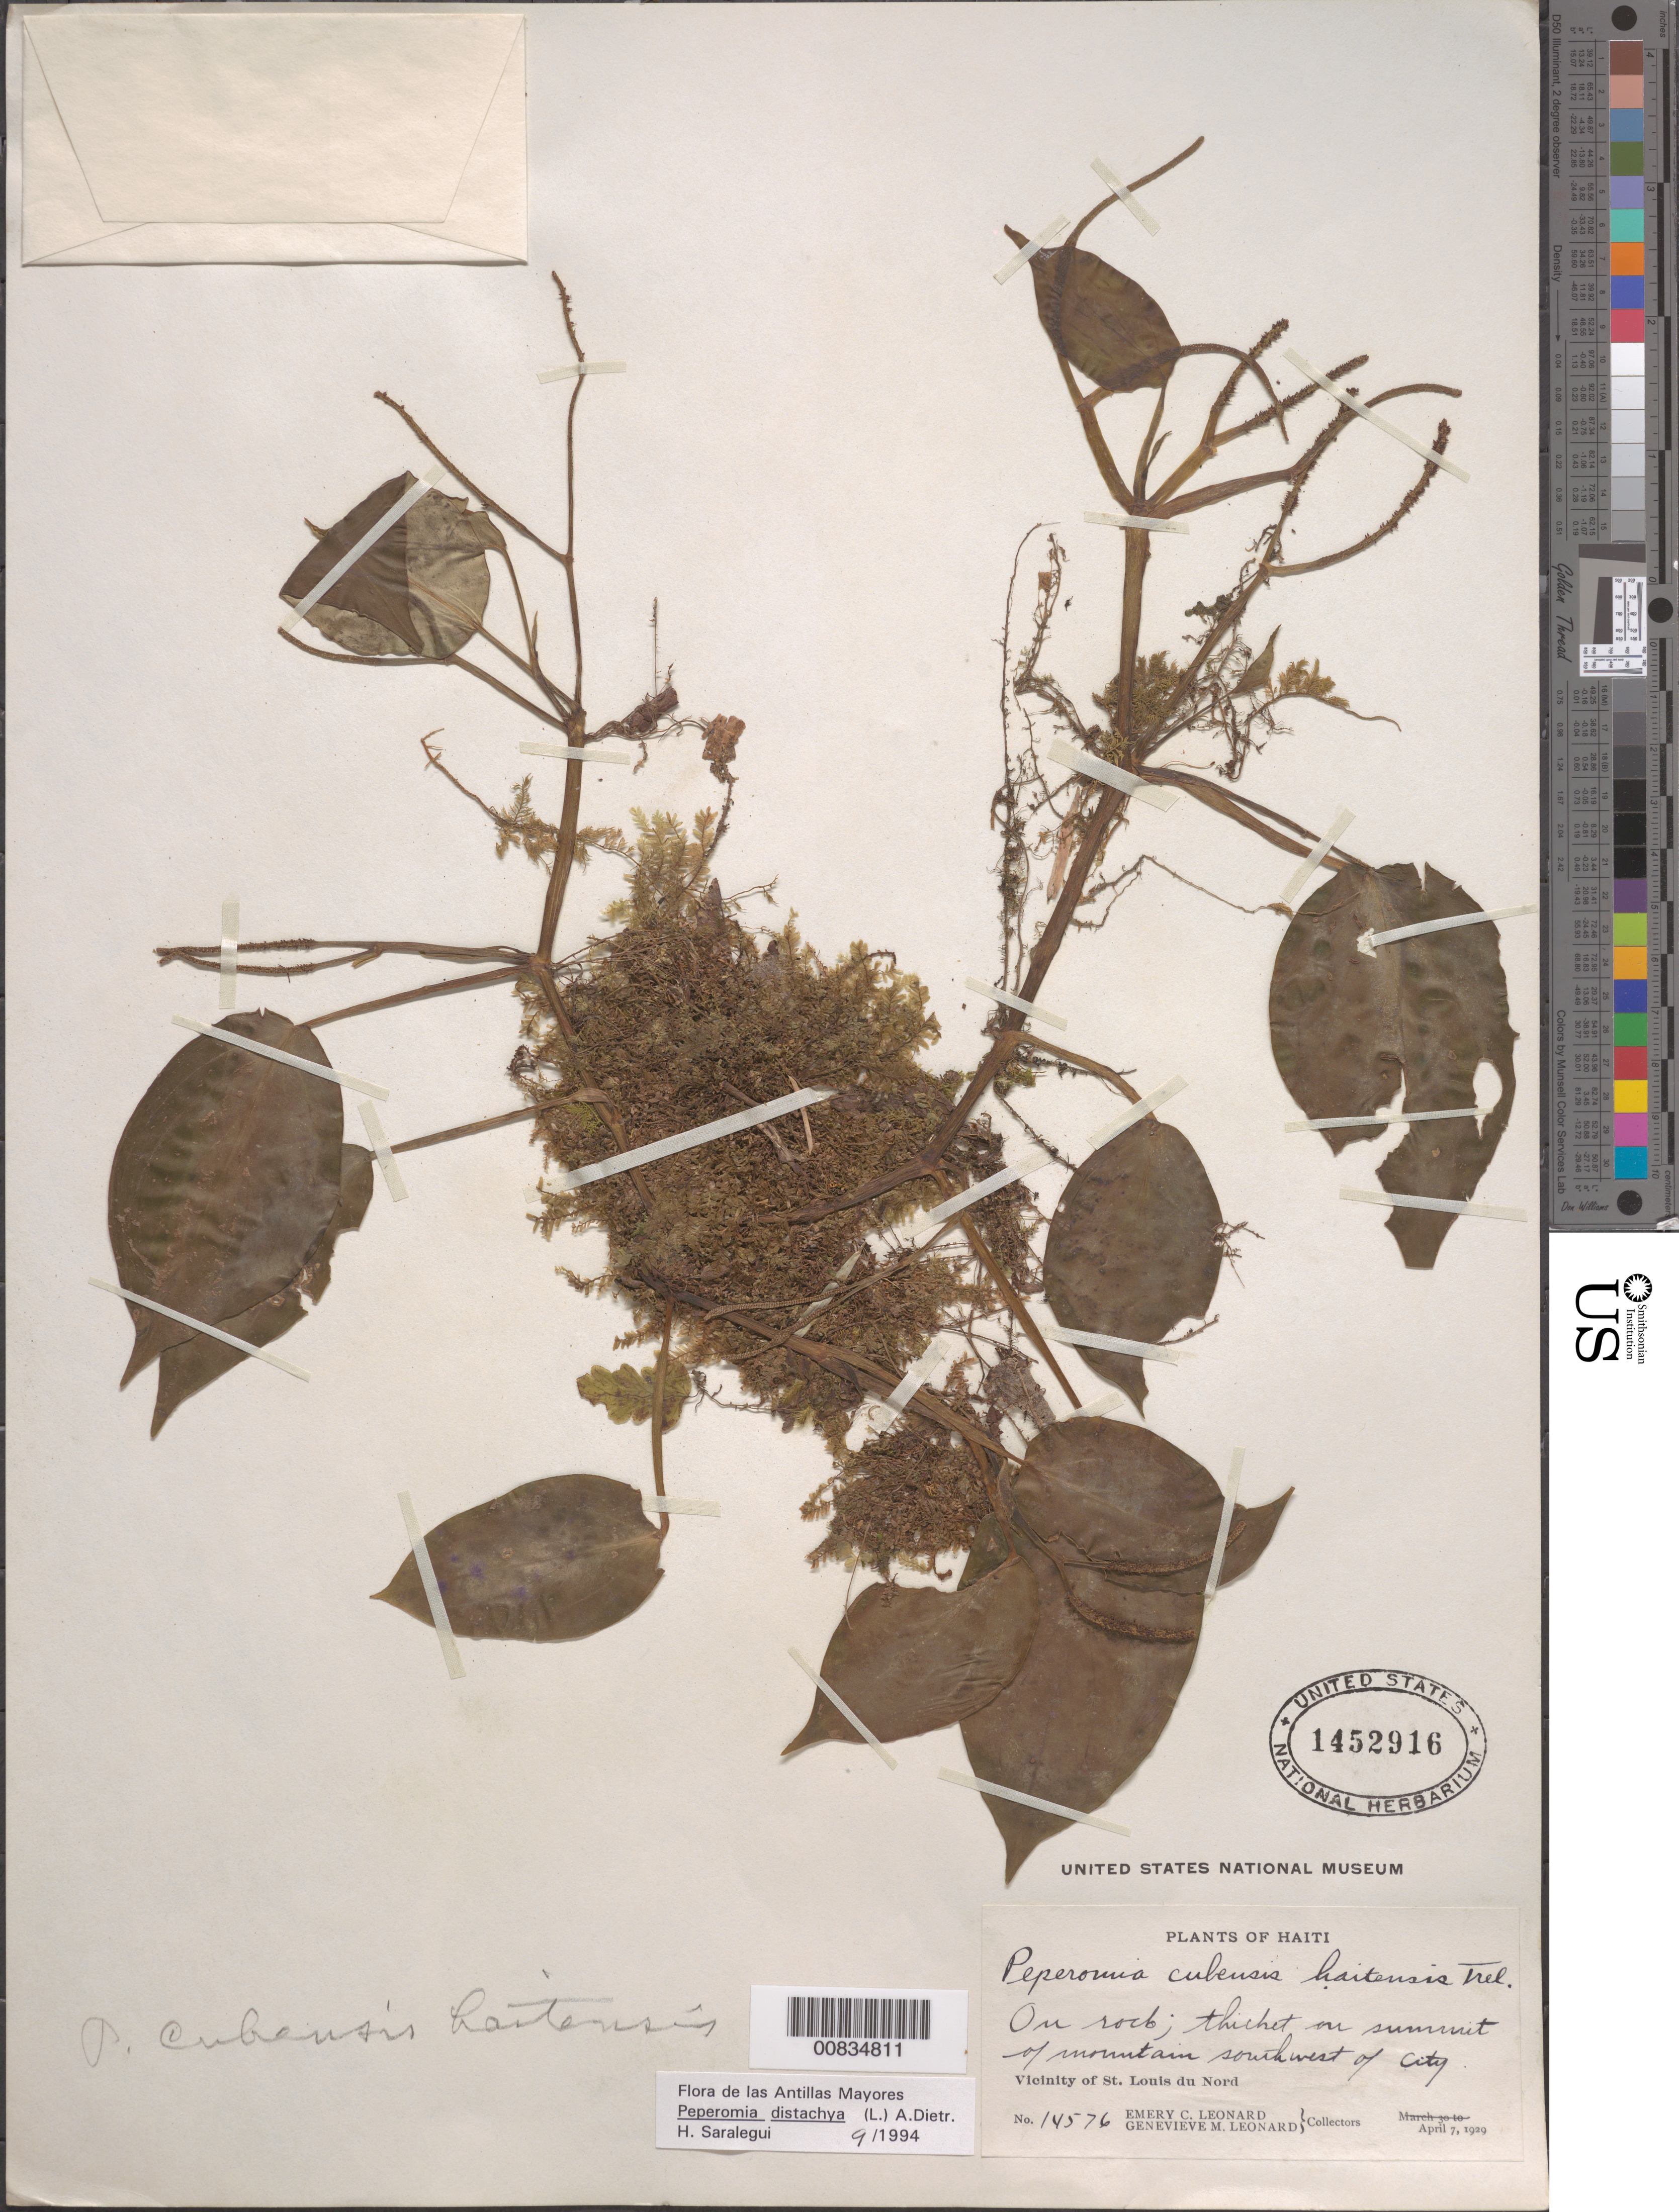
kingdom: Plantae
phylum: Tracheophyta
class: Magnoliopsida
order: Piperales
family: Piperaceae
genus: Peperomia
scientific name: Peperomia distachya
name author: (L.) A. Dietr.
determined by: Saralegui Boza, H., (HAJB), Jardin Botanico Nacional (Habana)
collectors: E. C. Leonard & G. M. Leonard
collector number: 14576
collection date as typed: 07 Apr 1929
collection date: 1929-04-07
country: Haiti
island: Hispaniola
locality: Vicinity of St. Louis du Nord. Thicket on summit of mountain southwest of city.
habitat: On rock in thicket.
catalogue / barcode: US 1452916